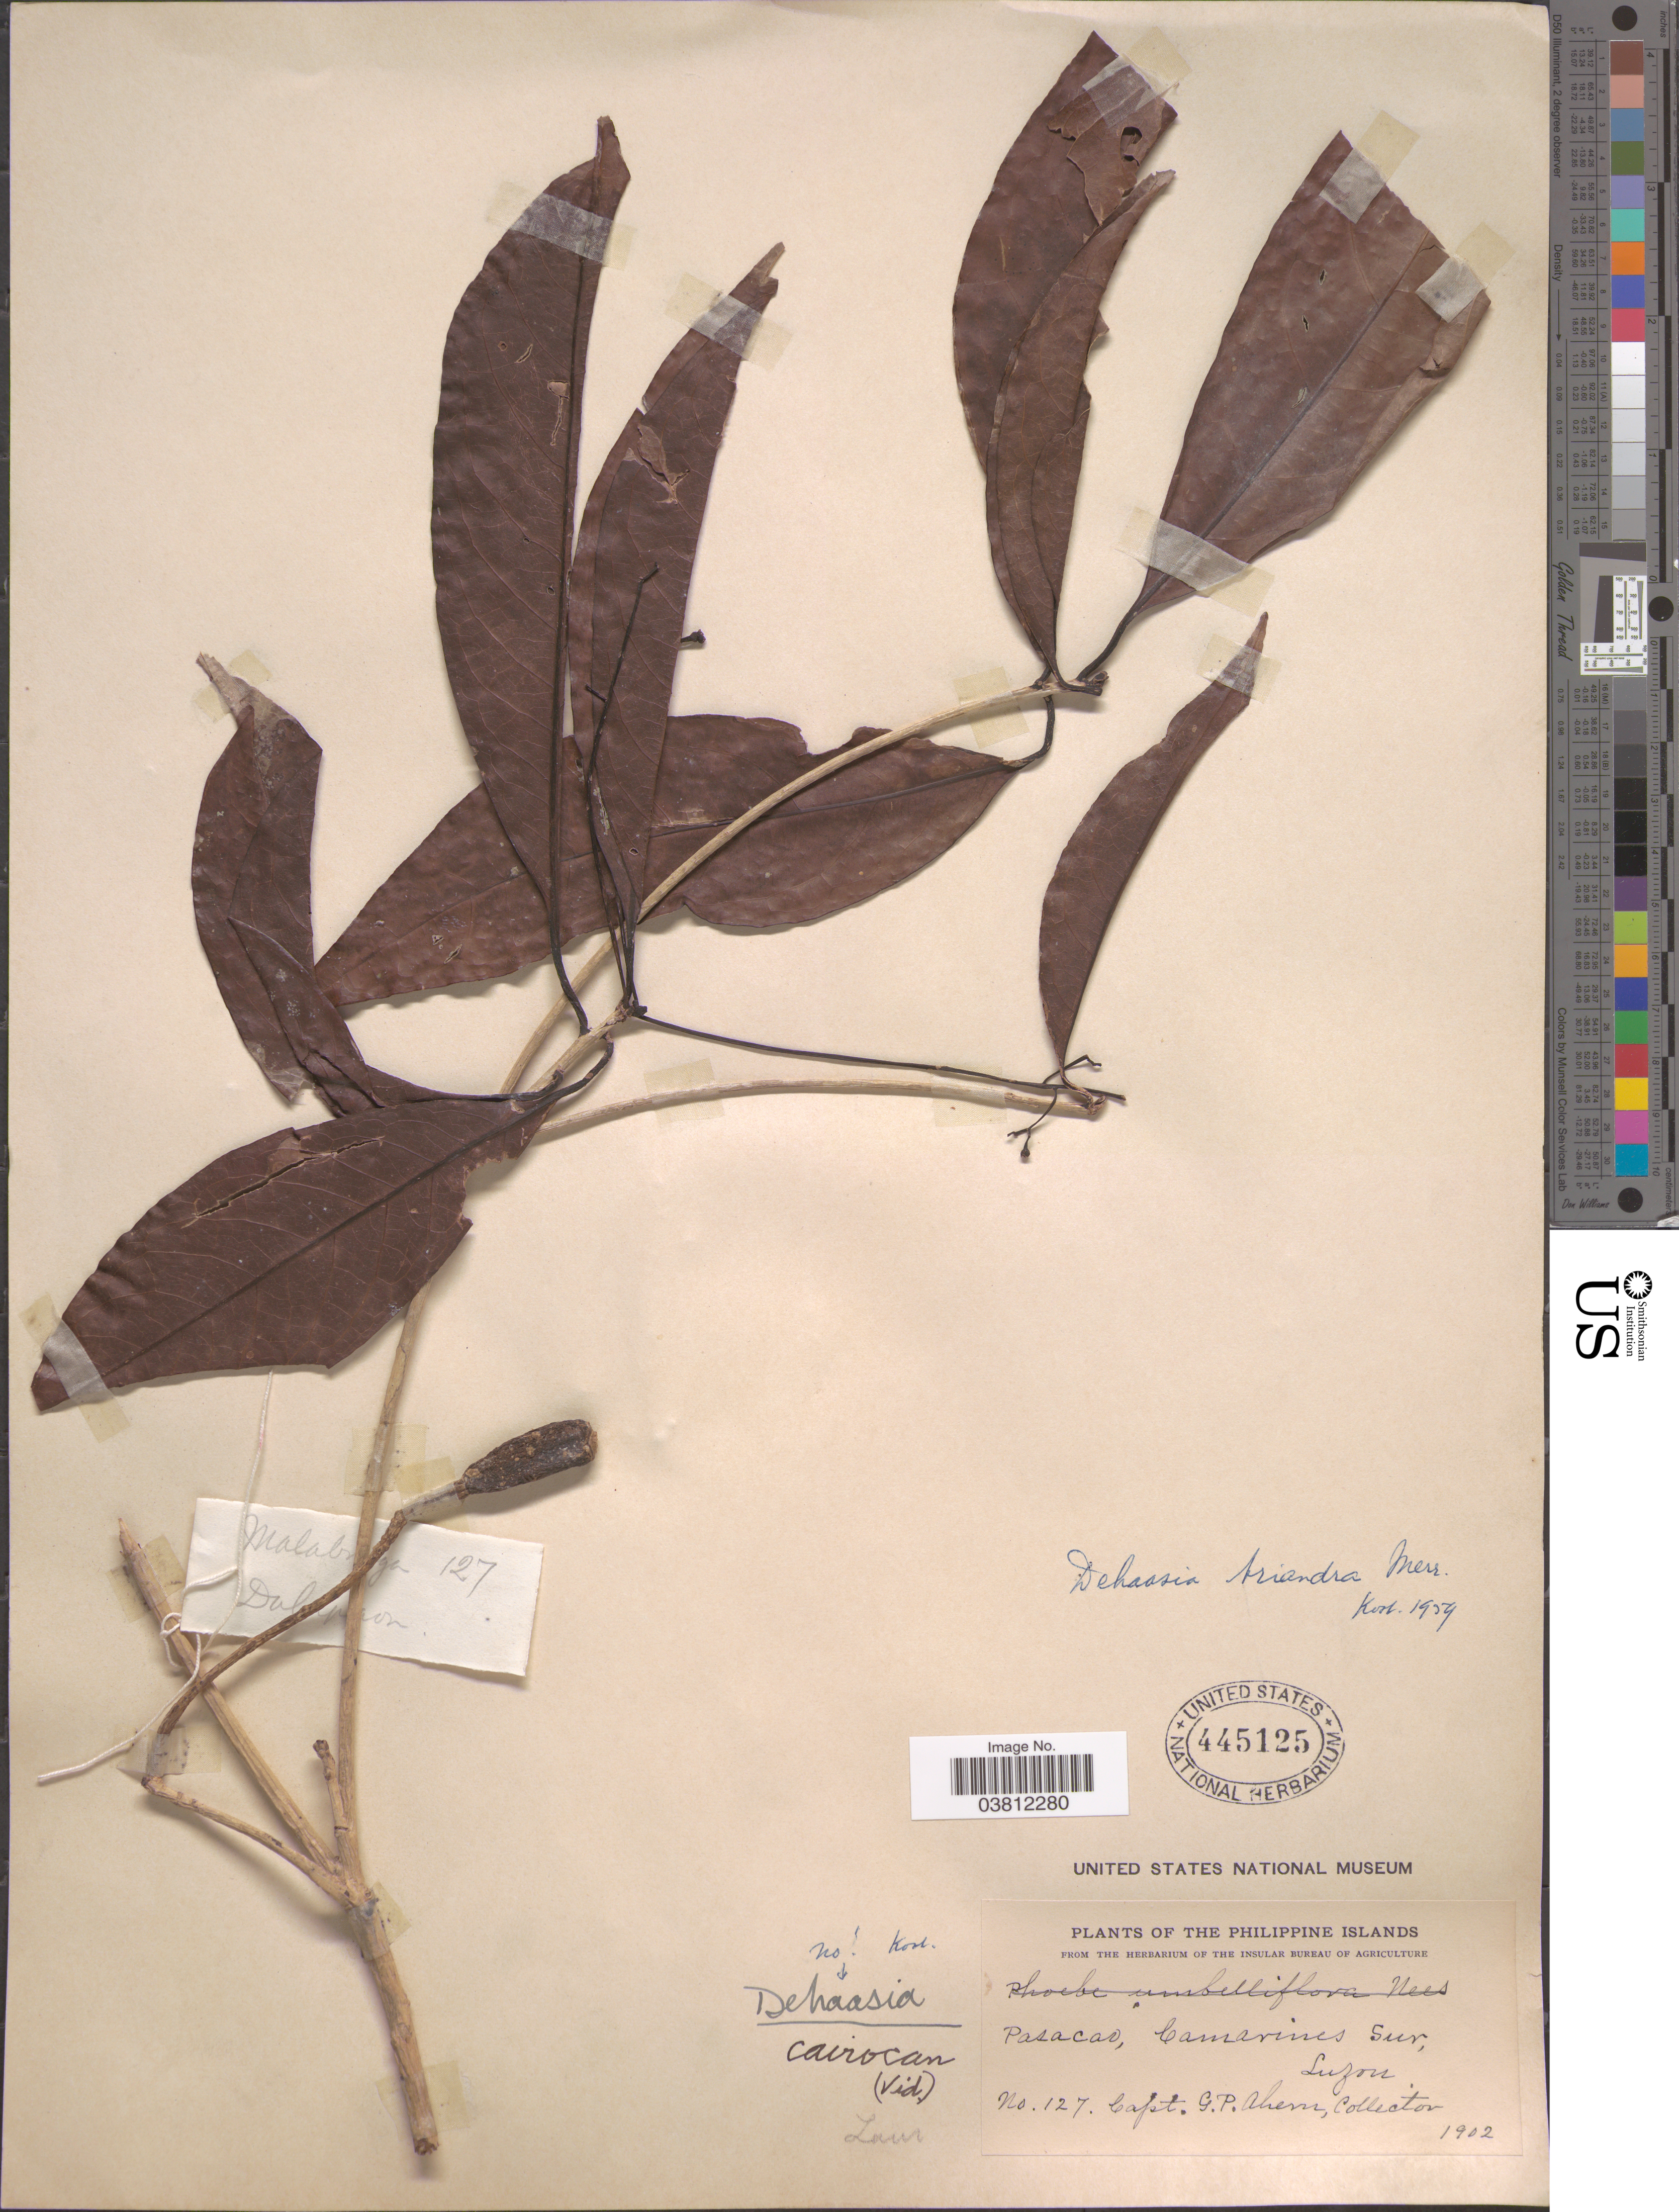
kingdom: Plantae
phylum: Tracheophyta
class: Magnoliopsida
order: Laurales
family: Lauraceae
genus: Dehaasia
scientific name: Dehaasia triandra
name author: Merr.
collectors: G. Ahern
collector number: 127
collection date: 1902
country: Philippines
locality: Pasacao, Camerines Sur, Luzon.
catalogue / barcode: US 445125